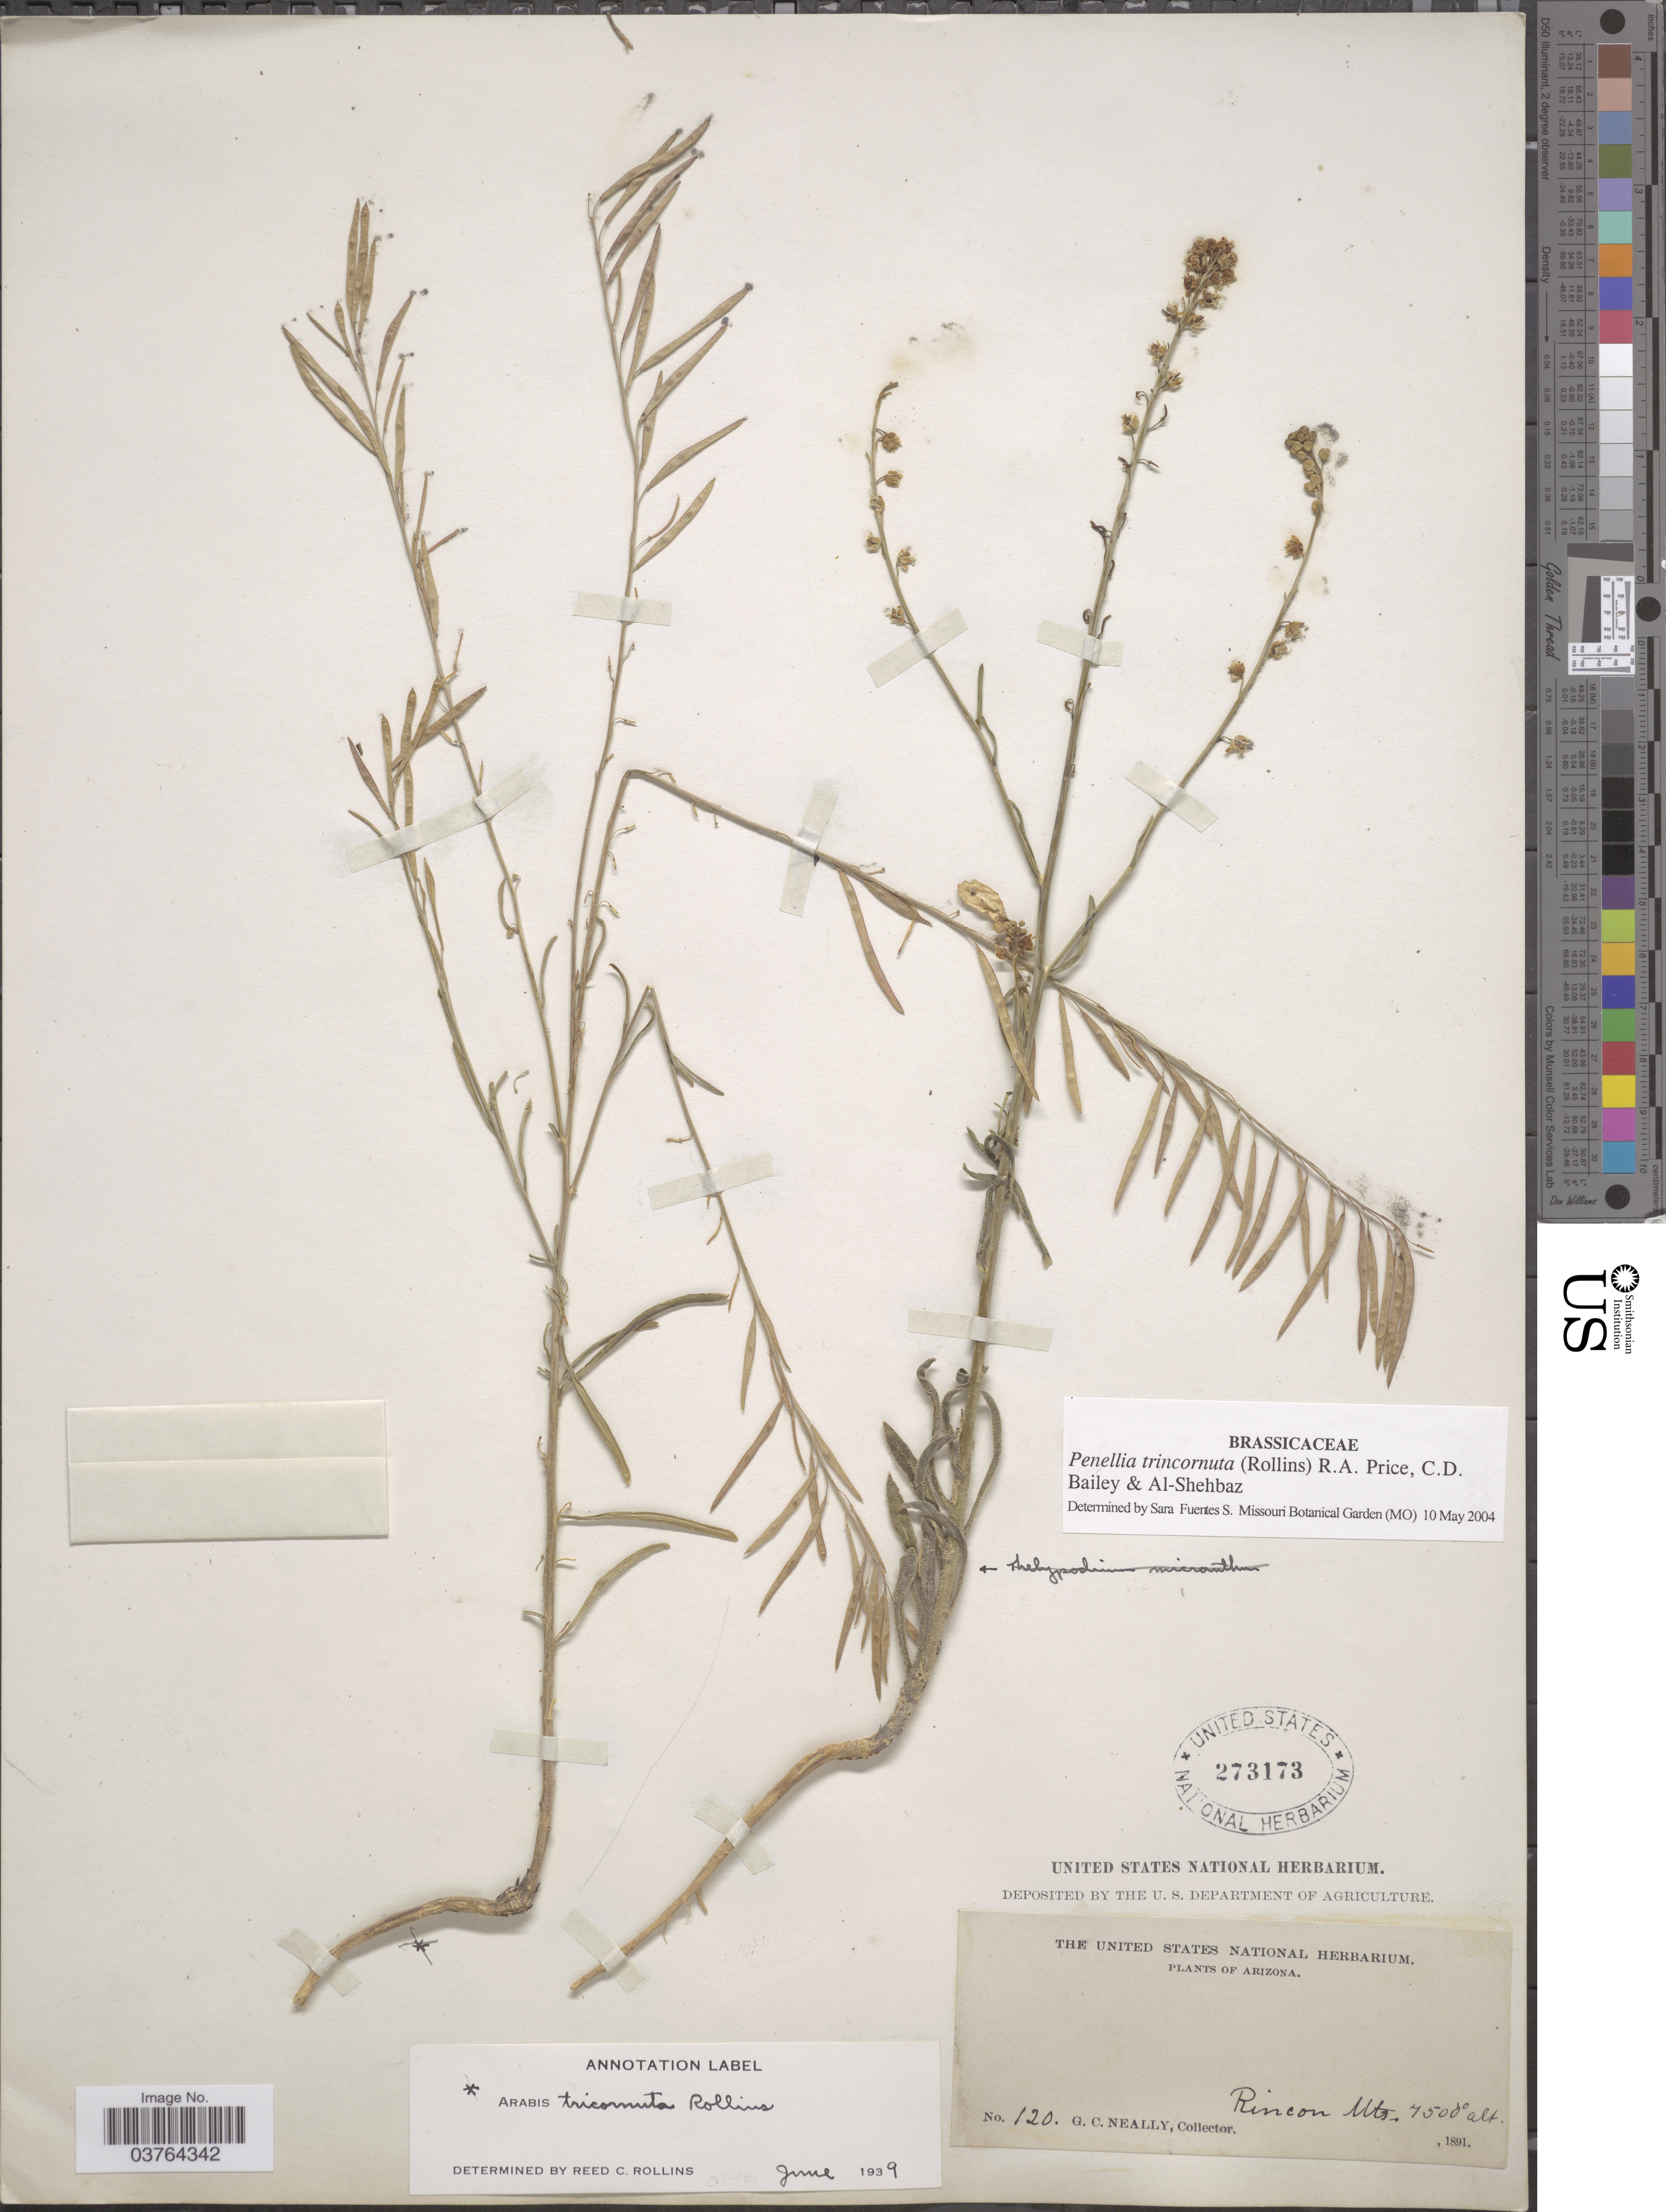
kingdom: Plantae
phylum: Tracheophyta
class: Magnoliopsida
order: Brassicales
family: Brassicaceae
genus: Pennellia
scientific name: Pennellia tricornuta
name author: (Rollins) R.A. Price et al.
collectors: G. Neally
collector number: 120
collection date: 1891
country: United States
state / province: Arizona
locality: Rincon Mts.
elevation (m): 2286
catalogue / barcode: US 273173